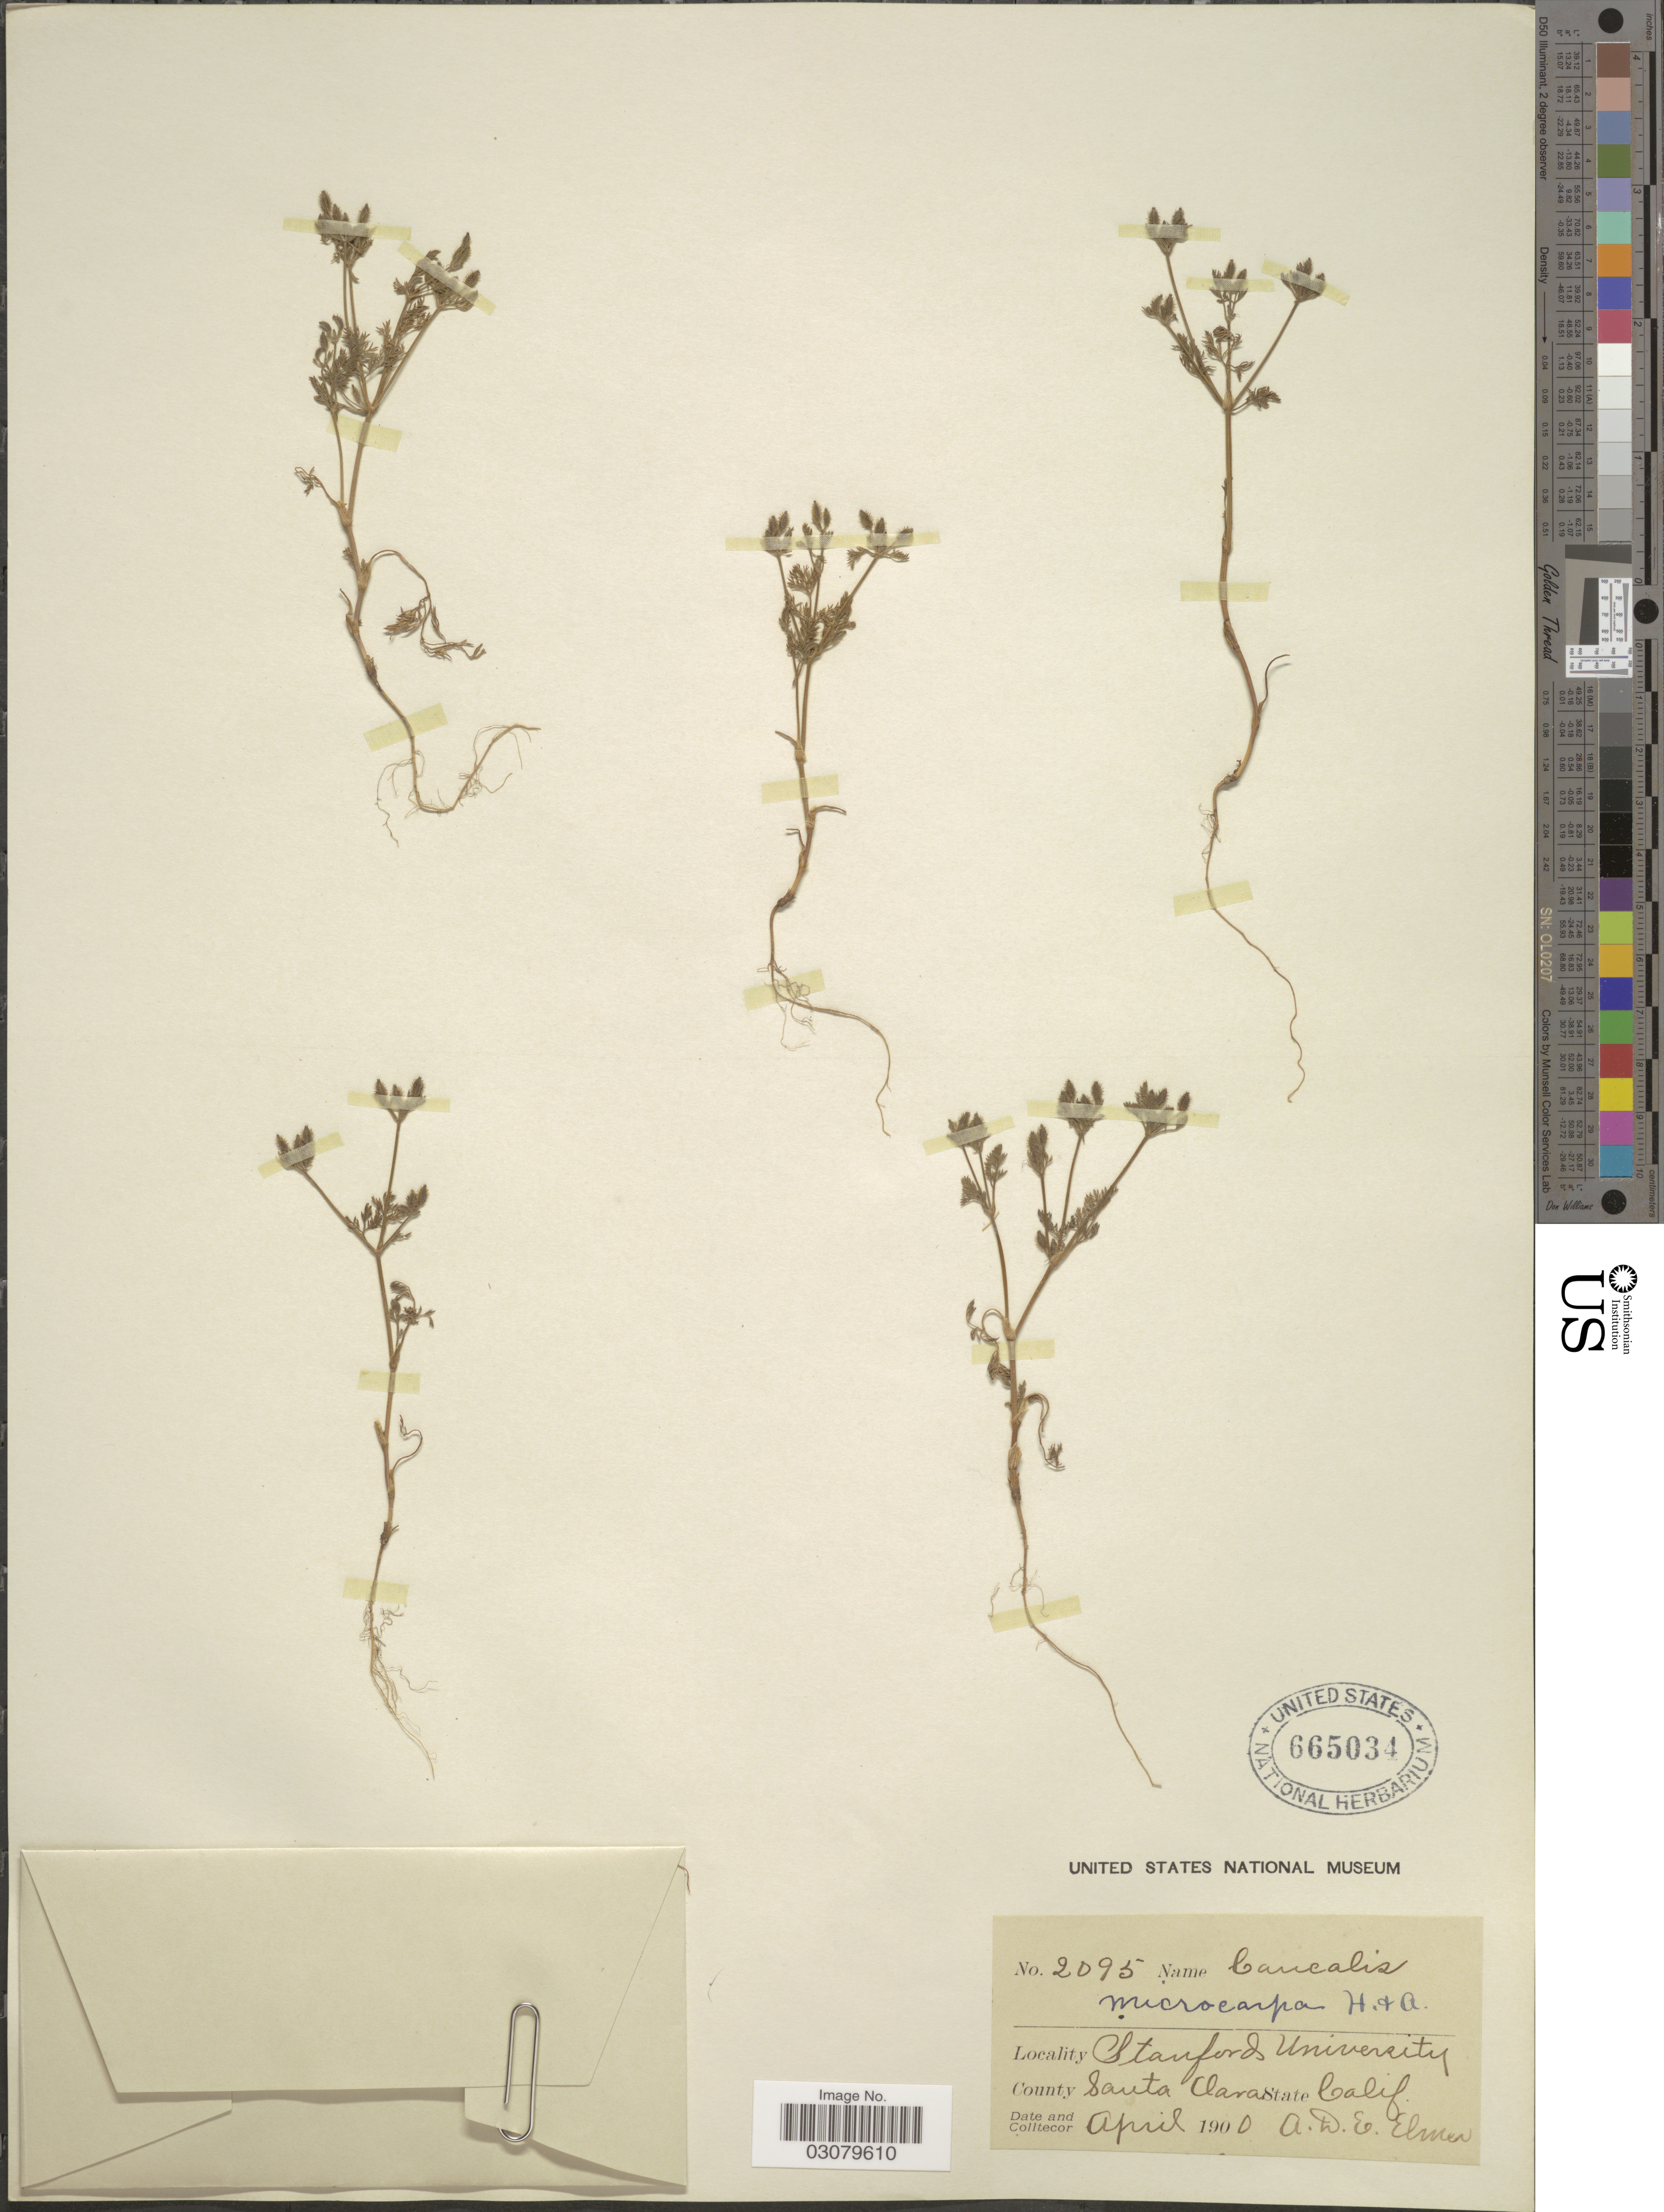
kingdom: Plantae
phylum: Tracheophyta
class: Magnoliopsida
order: Apiales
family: Apiaceae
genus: Caucalis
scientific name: Caucalis microcarpa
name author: Hook. & Arn.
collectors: A. D. E. Elmer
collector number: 2095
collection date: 1900-04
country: United States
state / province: California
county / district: Santa Clara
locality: Stanfords University. County Santa Clara.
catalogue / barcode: US 665034